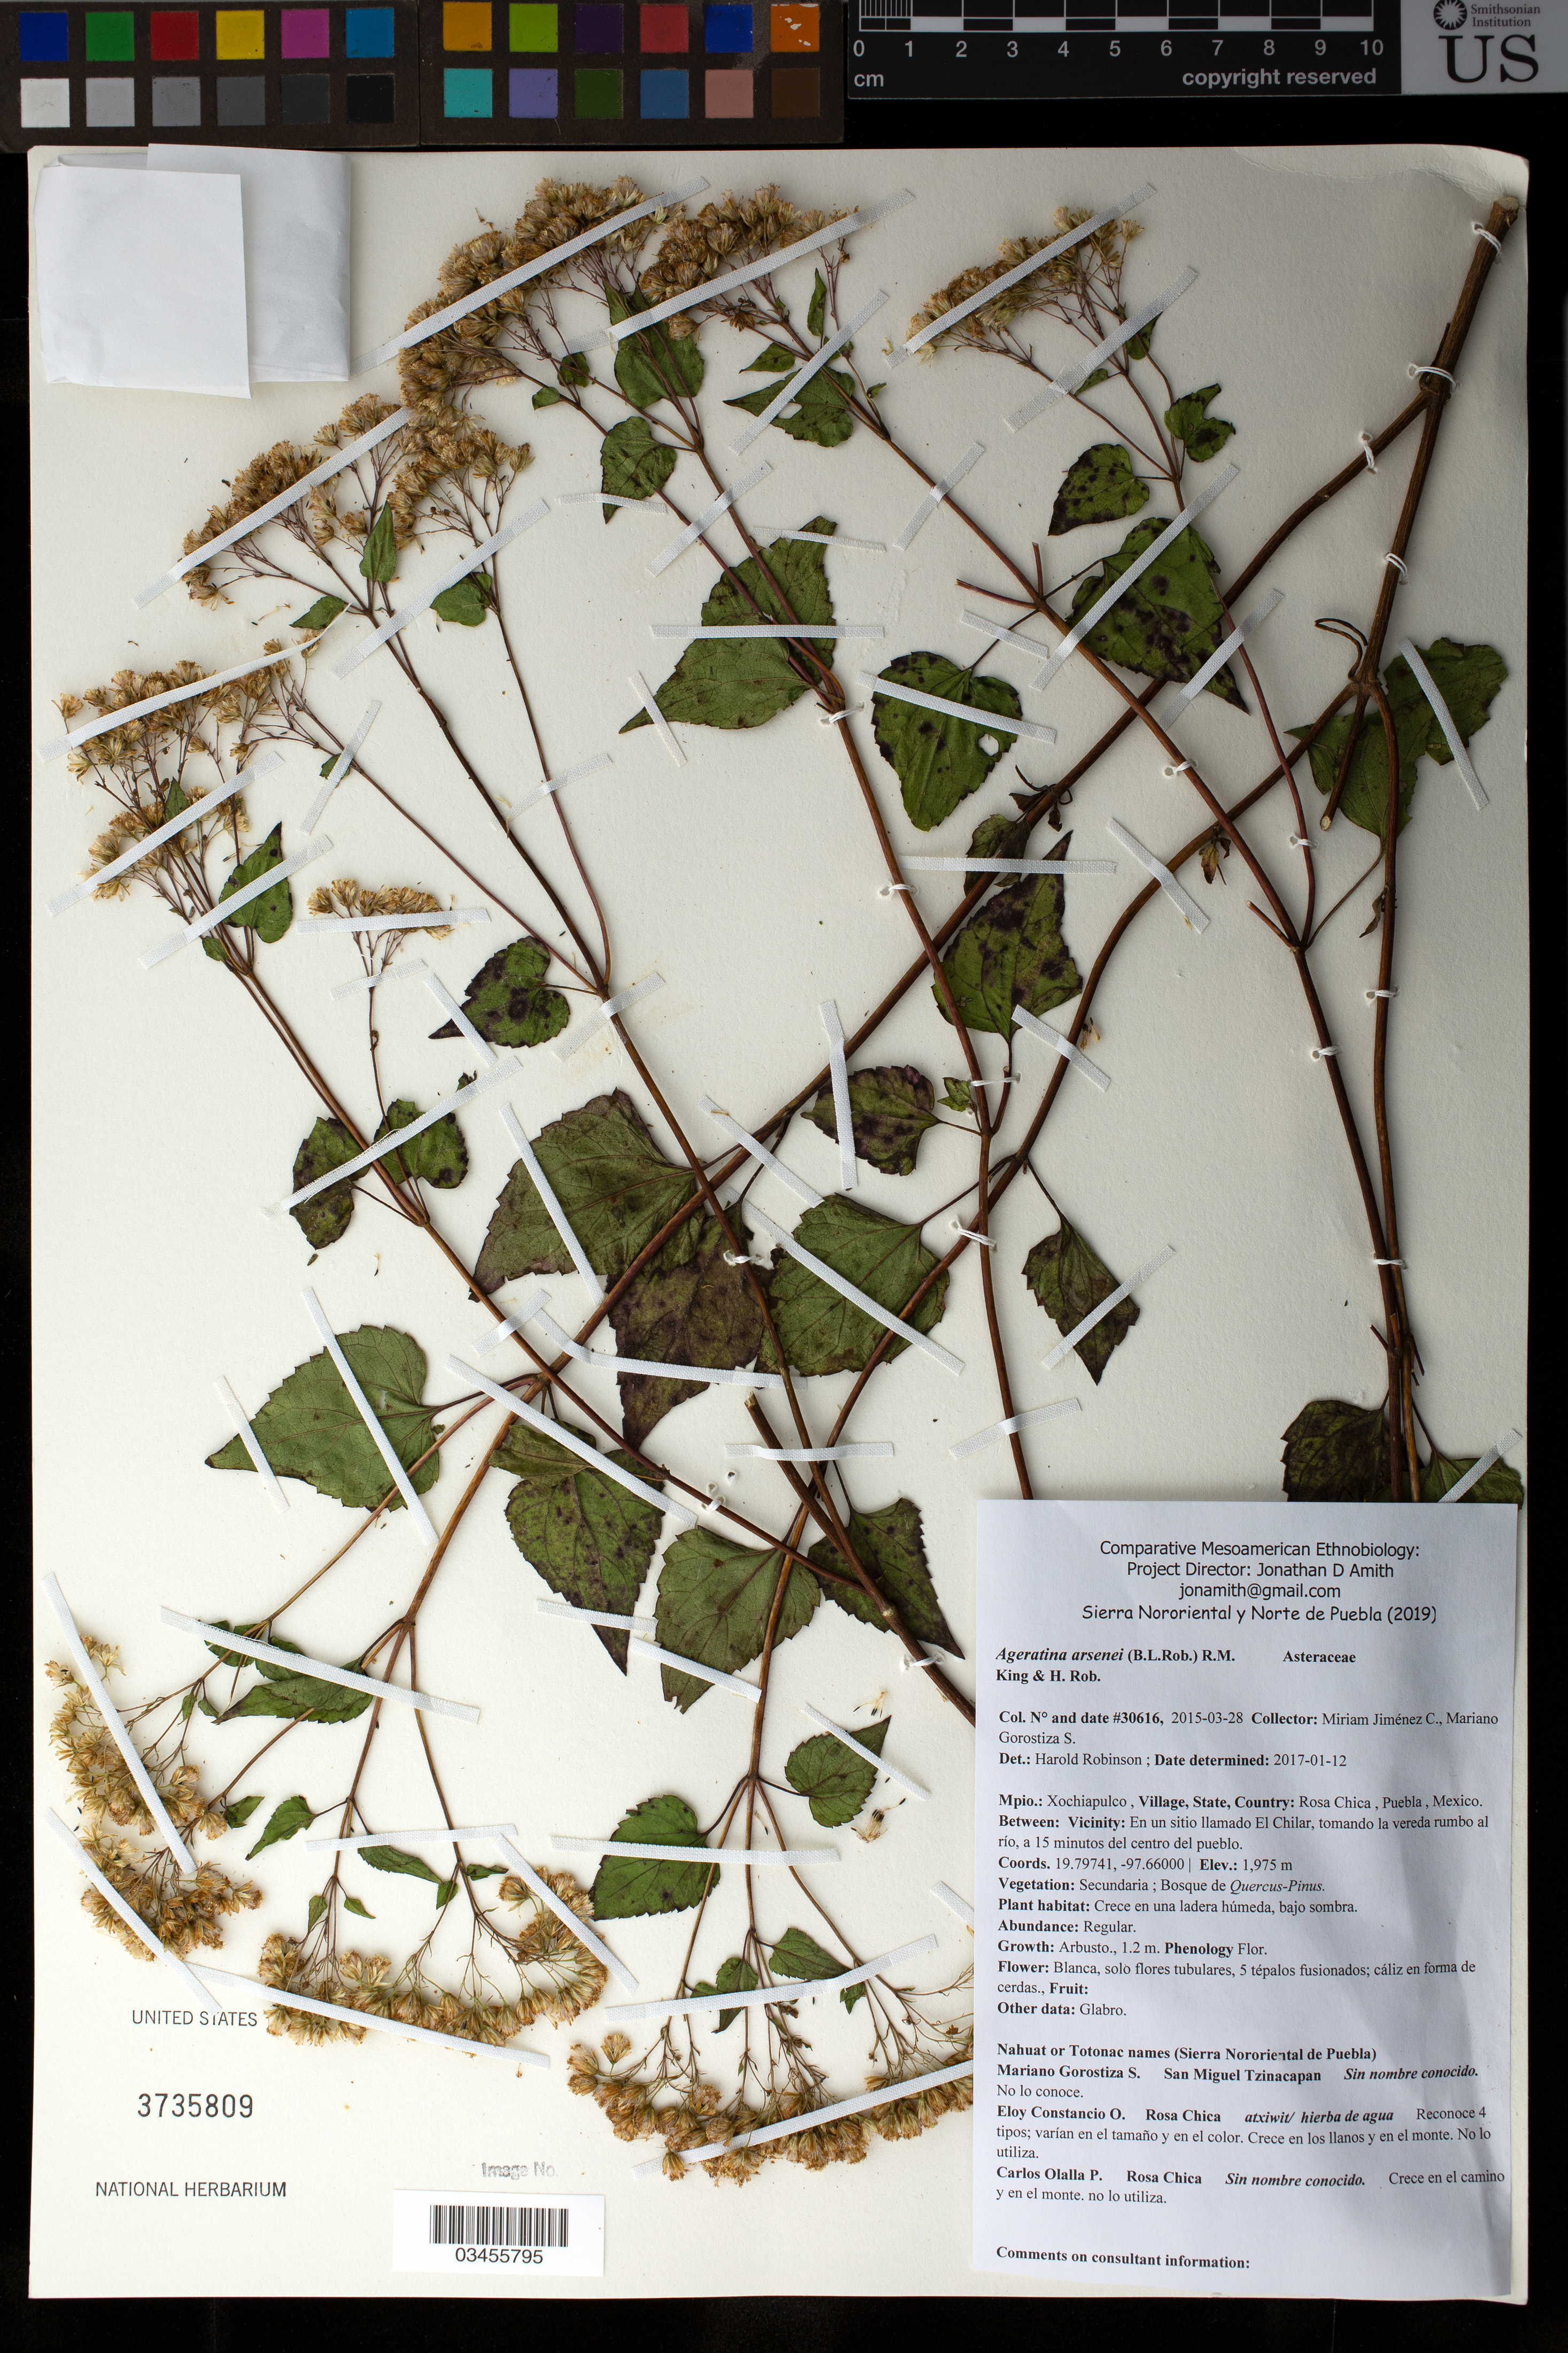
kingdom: Plantae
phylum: Tracheophyta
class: Magnoliopsida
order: Asterales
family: Asteraceae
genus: Ageratina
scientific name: Ageratina arsenei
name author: (B.L. Rob.) R.M. King & H. Rob.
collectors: M. Jiménez Chimil & M. Gorostiza S.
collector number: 30616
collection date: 2015-03-28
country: México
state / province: Puebla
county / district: Xochiapulco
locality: PUEBLO: Rosa Chica; LOCALIDAD EXACTA: En un sitio llamado El Chilar, tomando la vereda rumbo al río, a 15 minutos del centro del pueblo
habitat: Bosque de Quercus-Pinus | En una ladera húmeda, bajo sombra.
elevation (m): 1975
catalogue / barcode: US 3735809